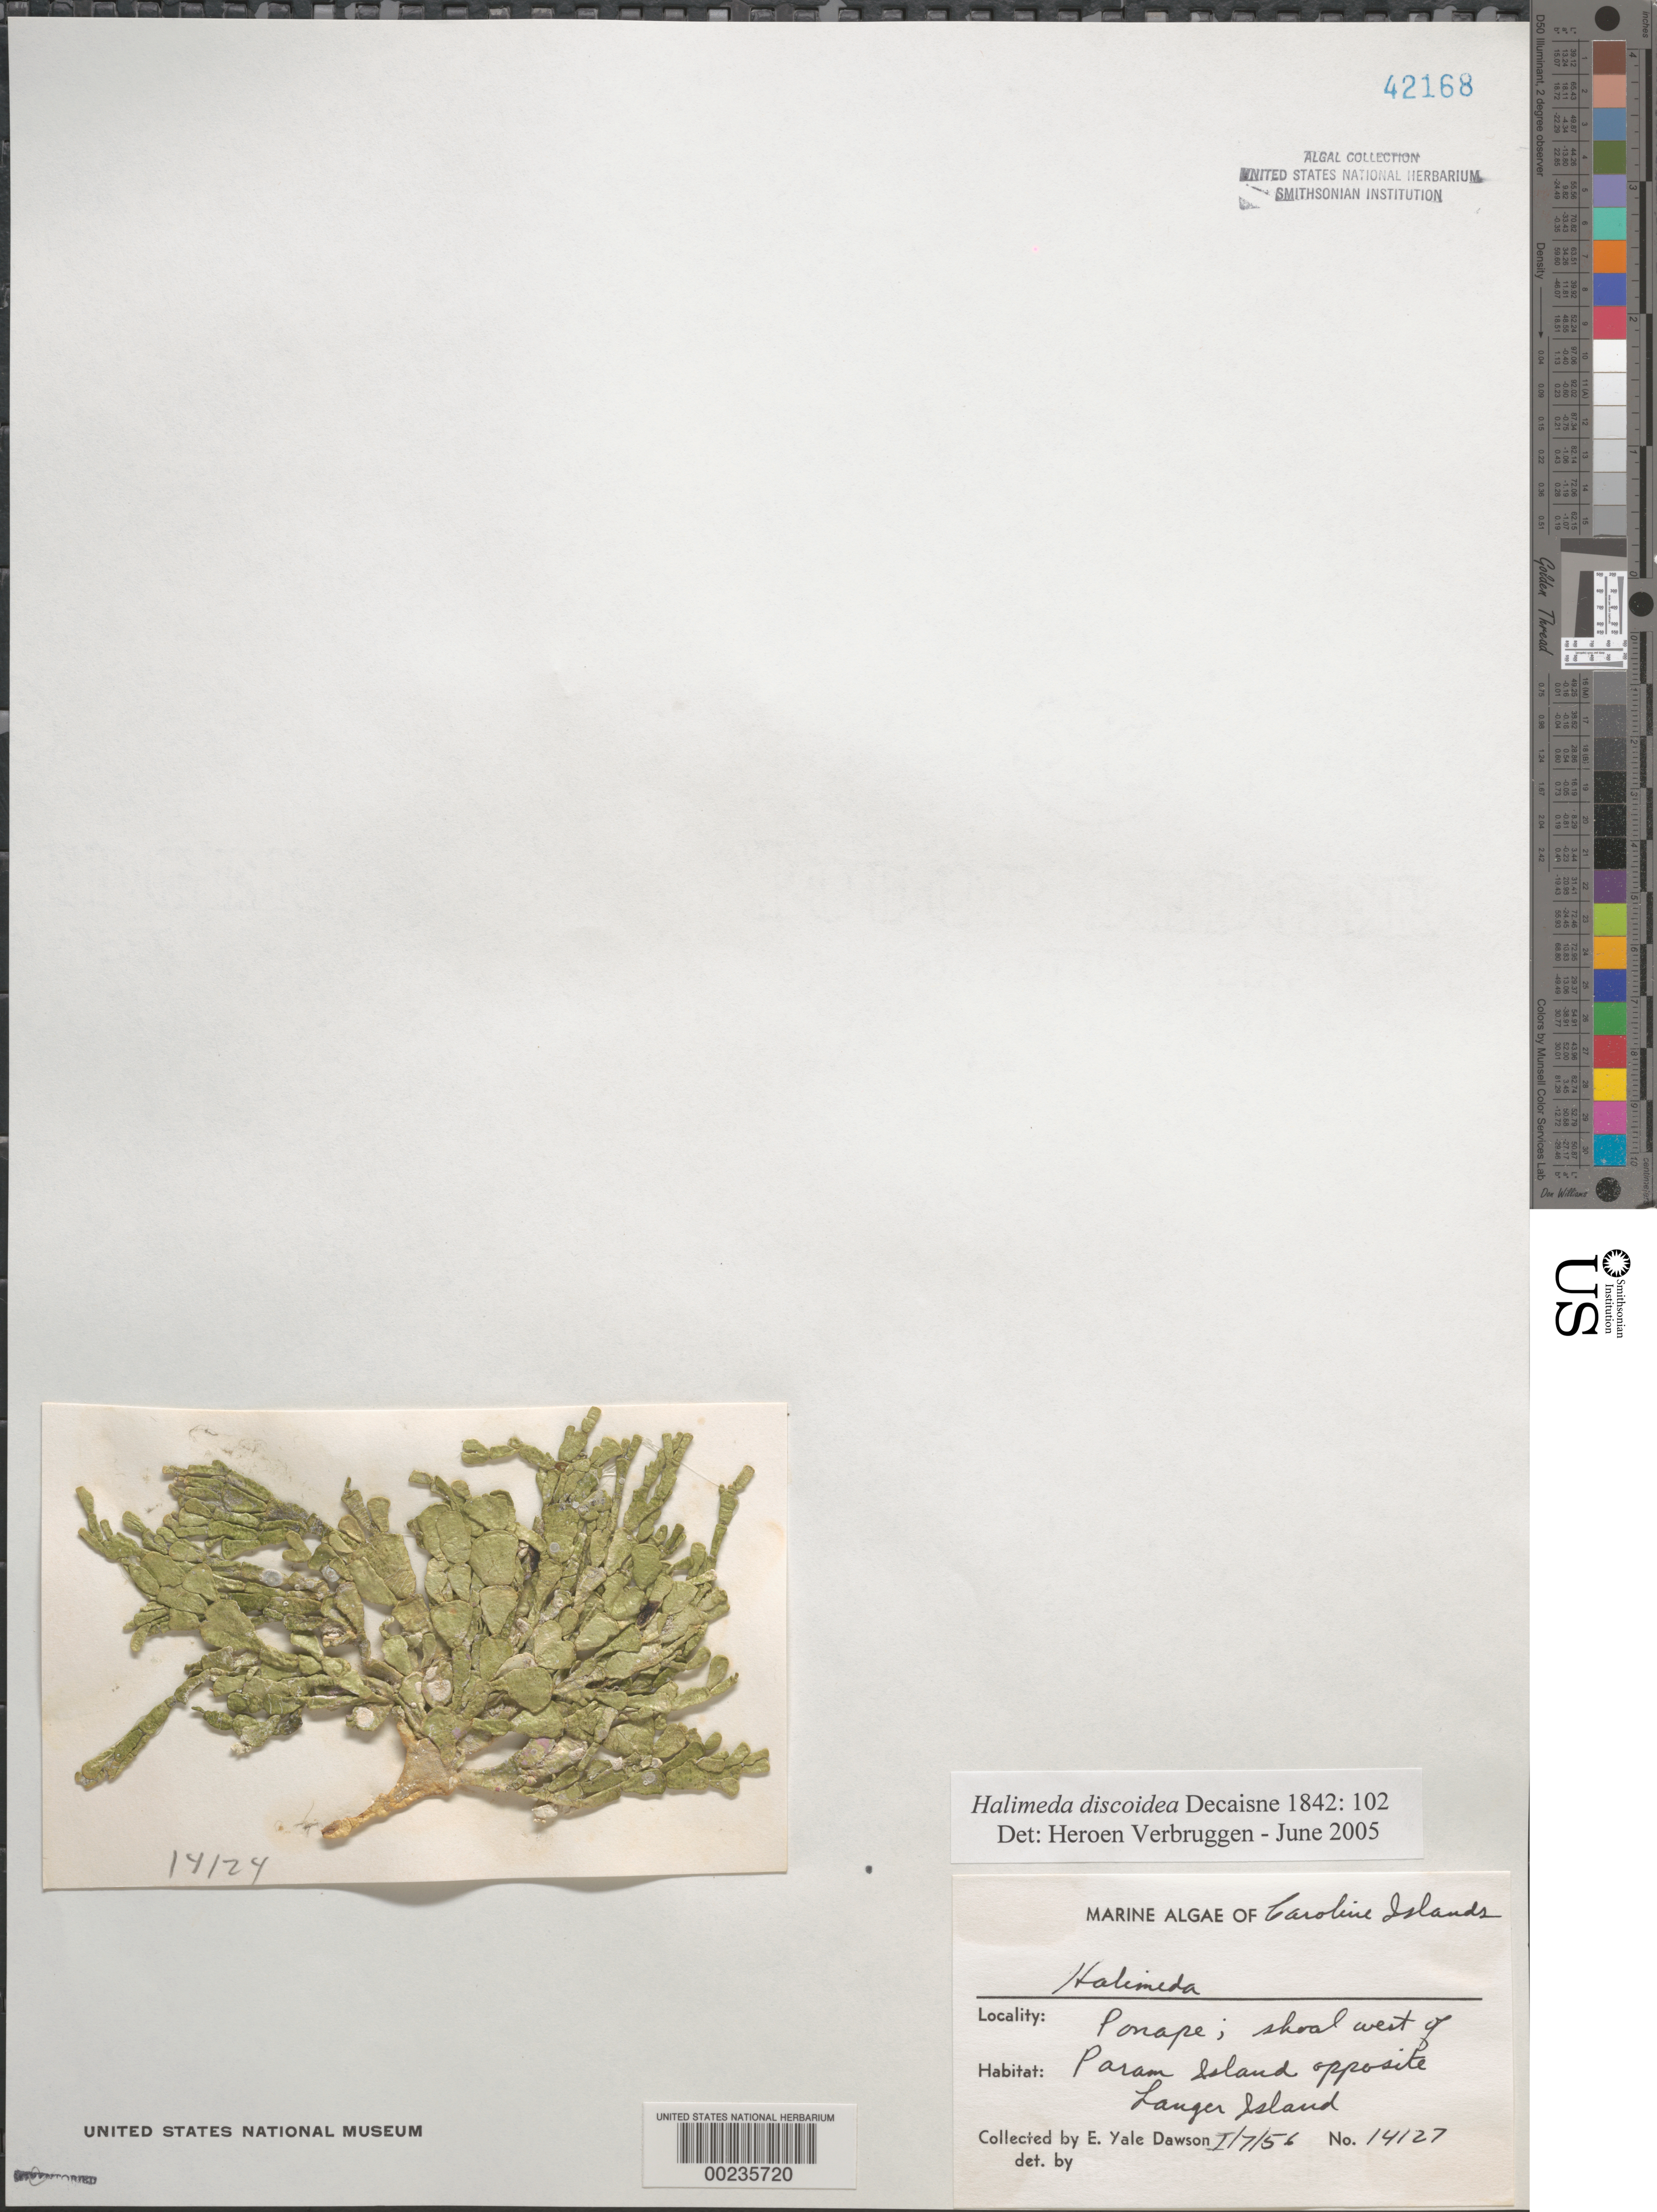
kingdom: Plantae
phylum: Chlorophyta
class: Ulvophyceae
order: Bryopsidales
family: Halimedaceae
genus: Halimeda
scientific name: Halimeda discoidea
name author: Decne.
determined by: Verbruggen, H.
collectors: E. Y. Dawson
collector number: EYD 14127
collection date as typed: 07 Jan 1956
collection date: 1956-01-07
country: Micronesia, Federated States of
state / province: Pohnpei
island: Pohnpei [Ponape]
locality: West of Param Island, opposite Langer Island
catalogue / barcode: US 42168